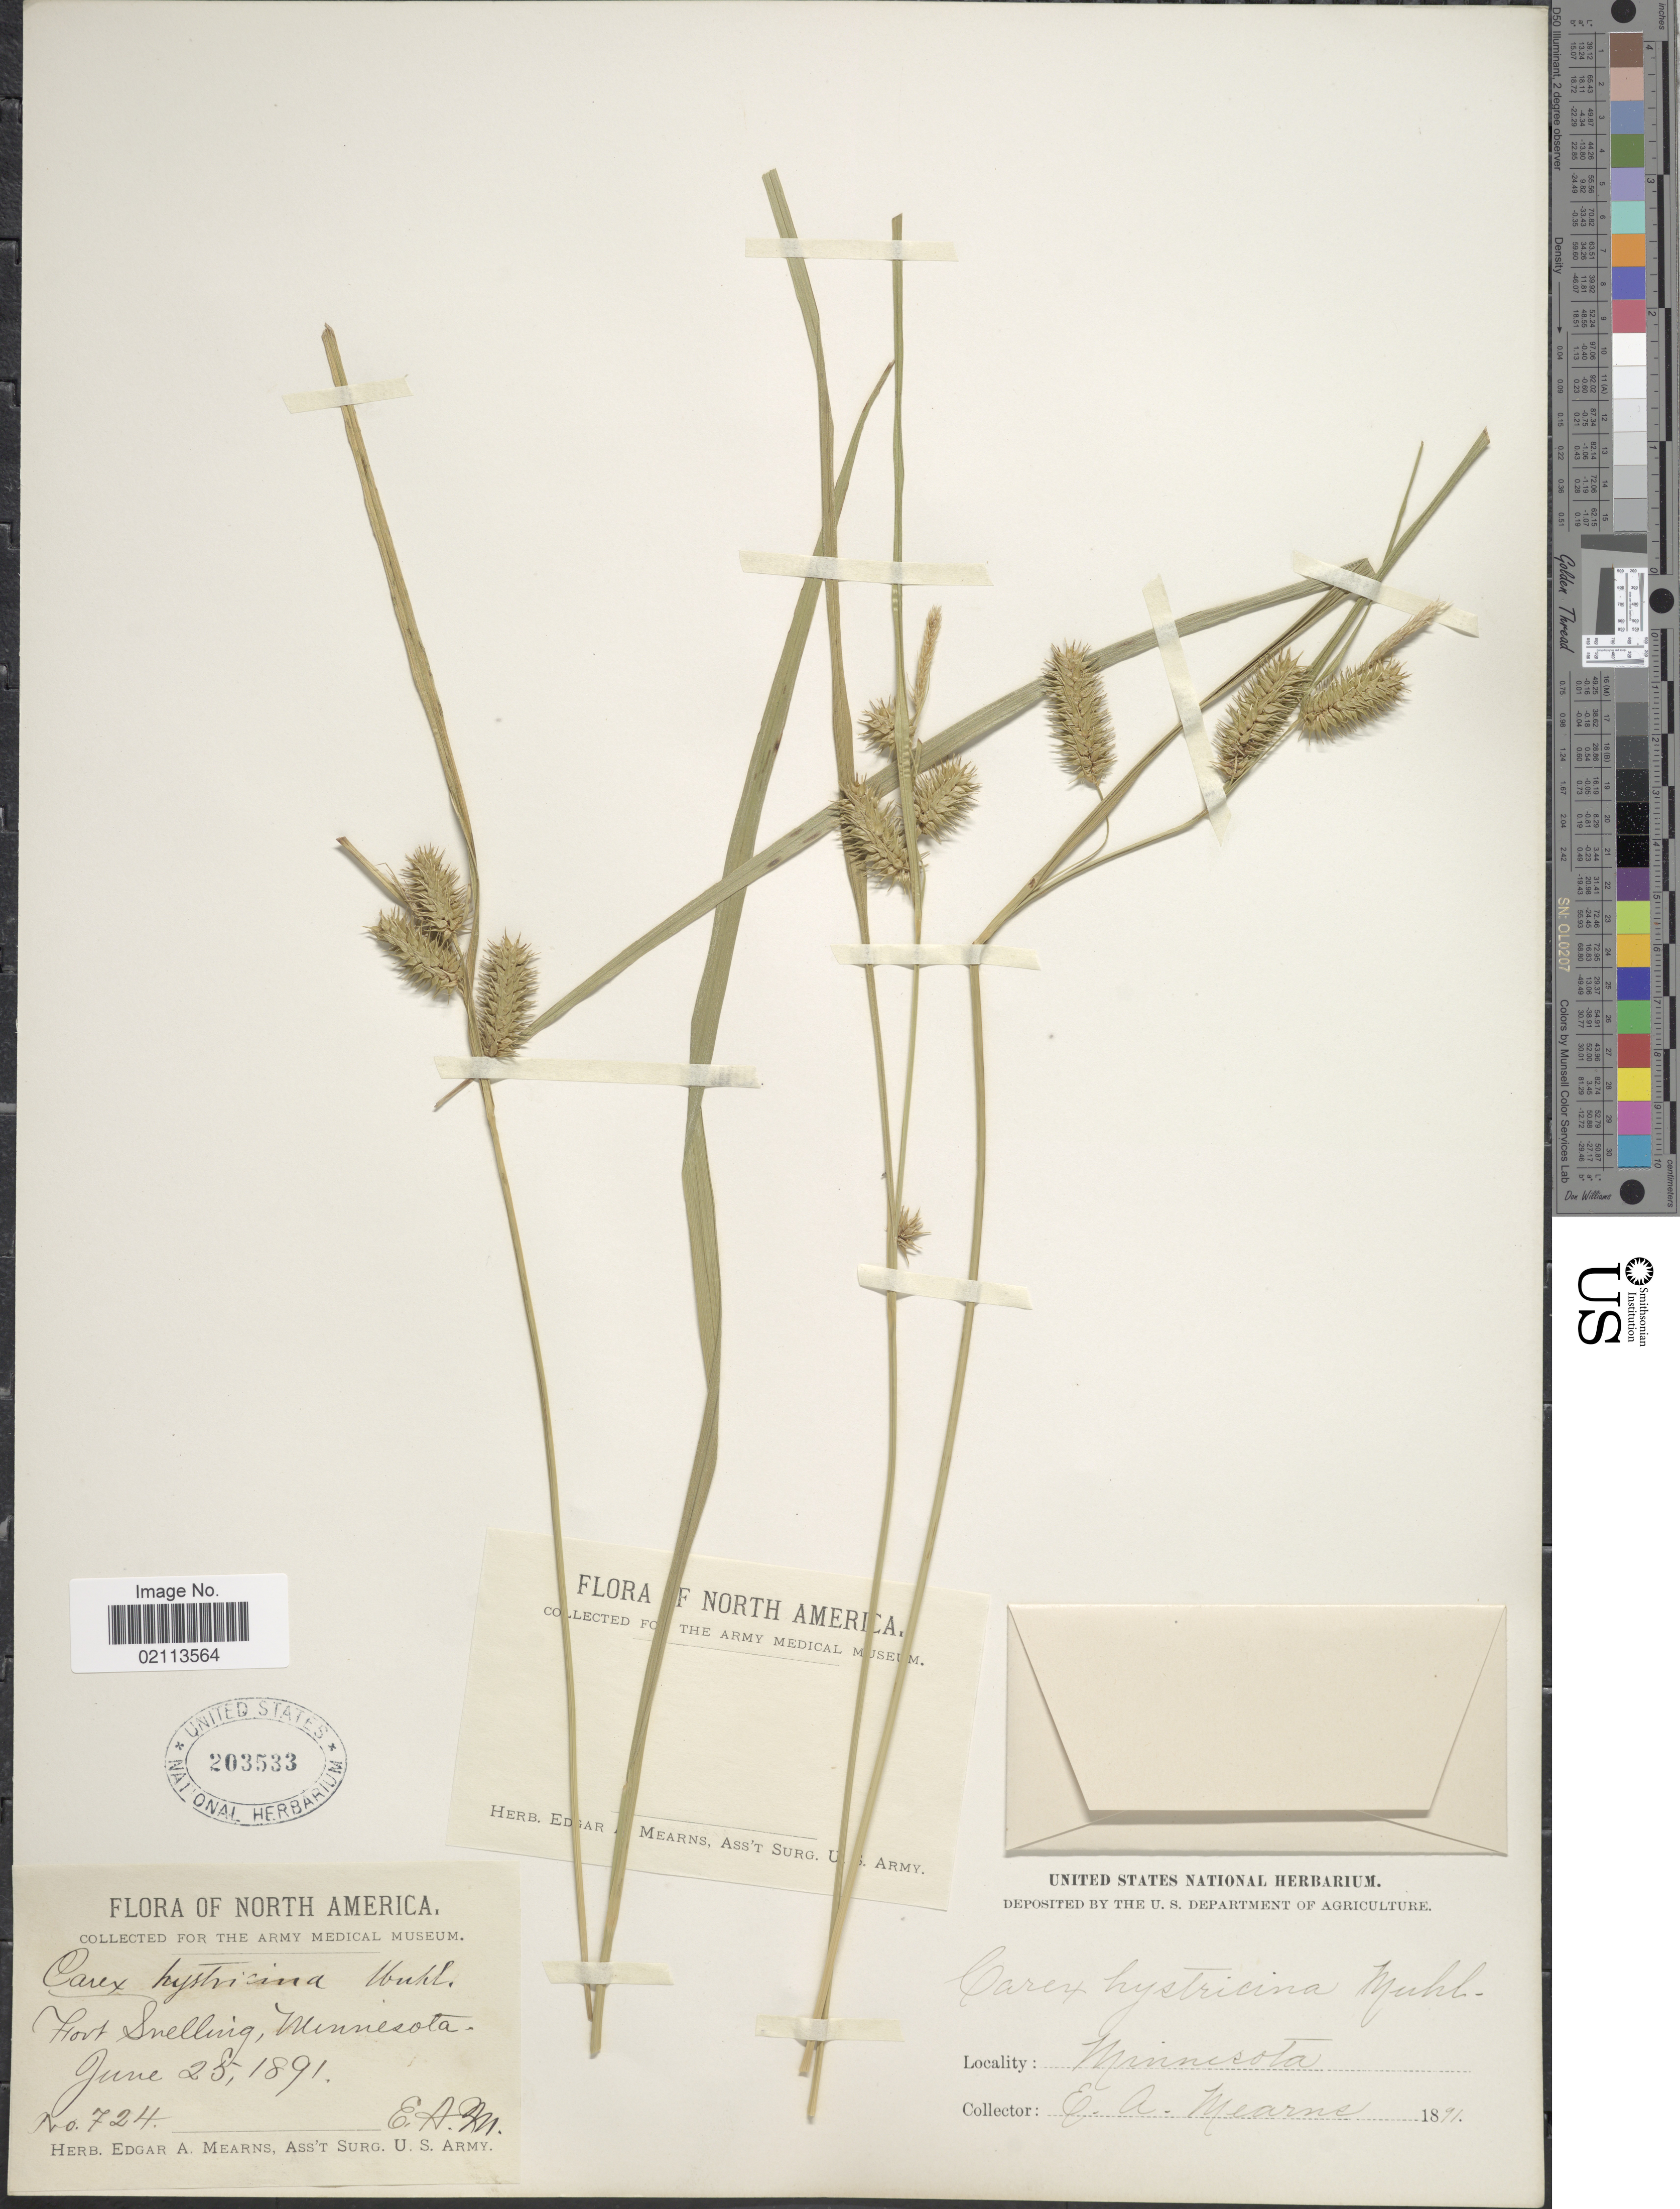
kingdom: Plantae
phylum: Tracheophyta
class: Liliopsida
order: Poales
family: Cyperaceae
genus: Carex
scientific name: Carex hystericina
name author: Muhl. ex Willd.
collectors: E. A. Mearns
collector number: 724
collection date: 1891-06-25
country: United States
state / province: Minnesota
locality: Fort Snelling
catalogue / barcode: US 203533